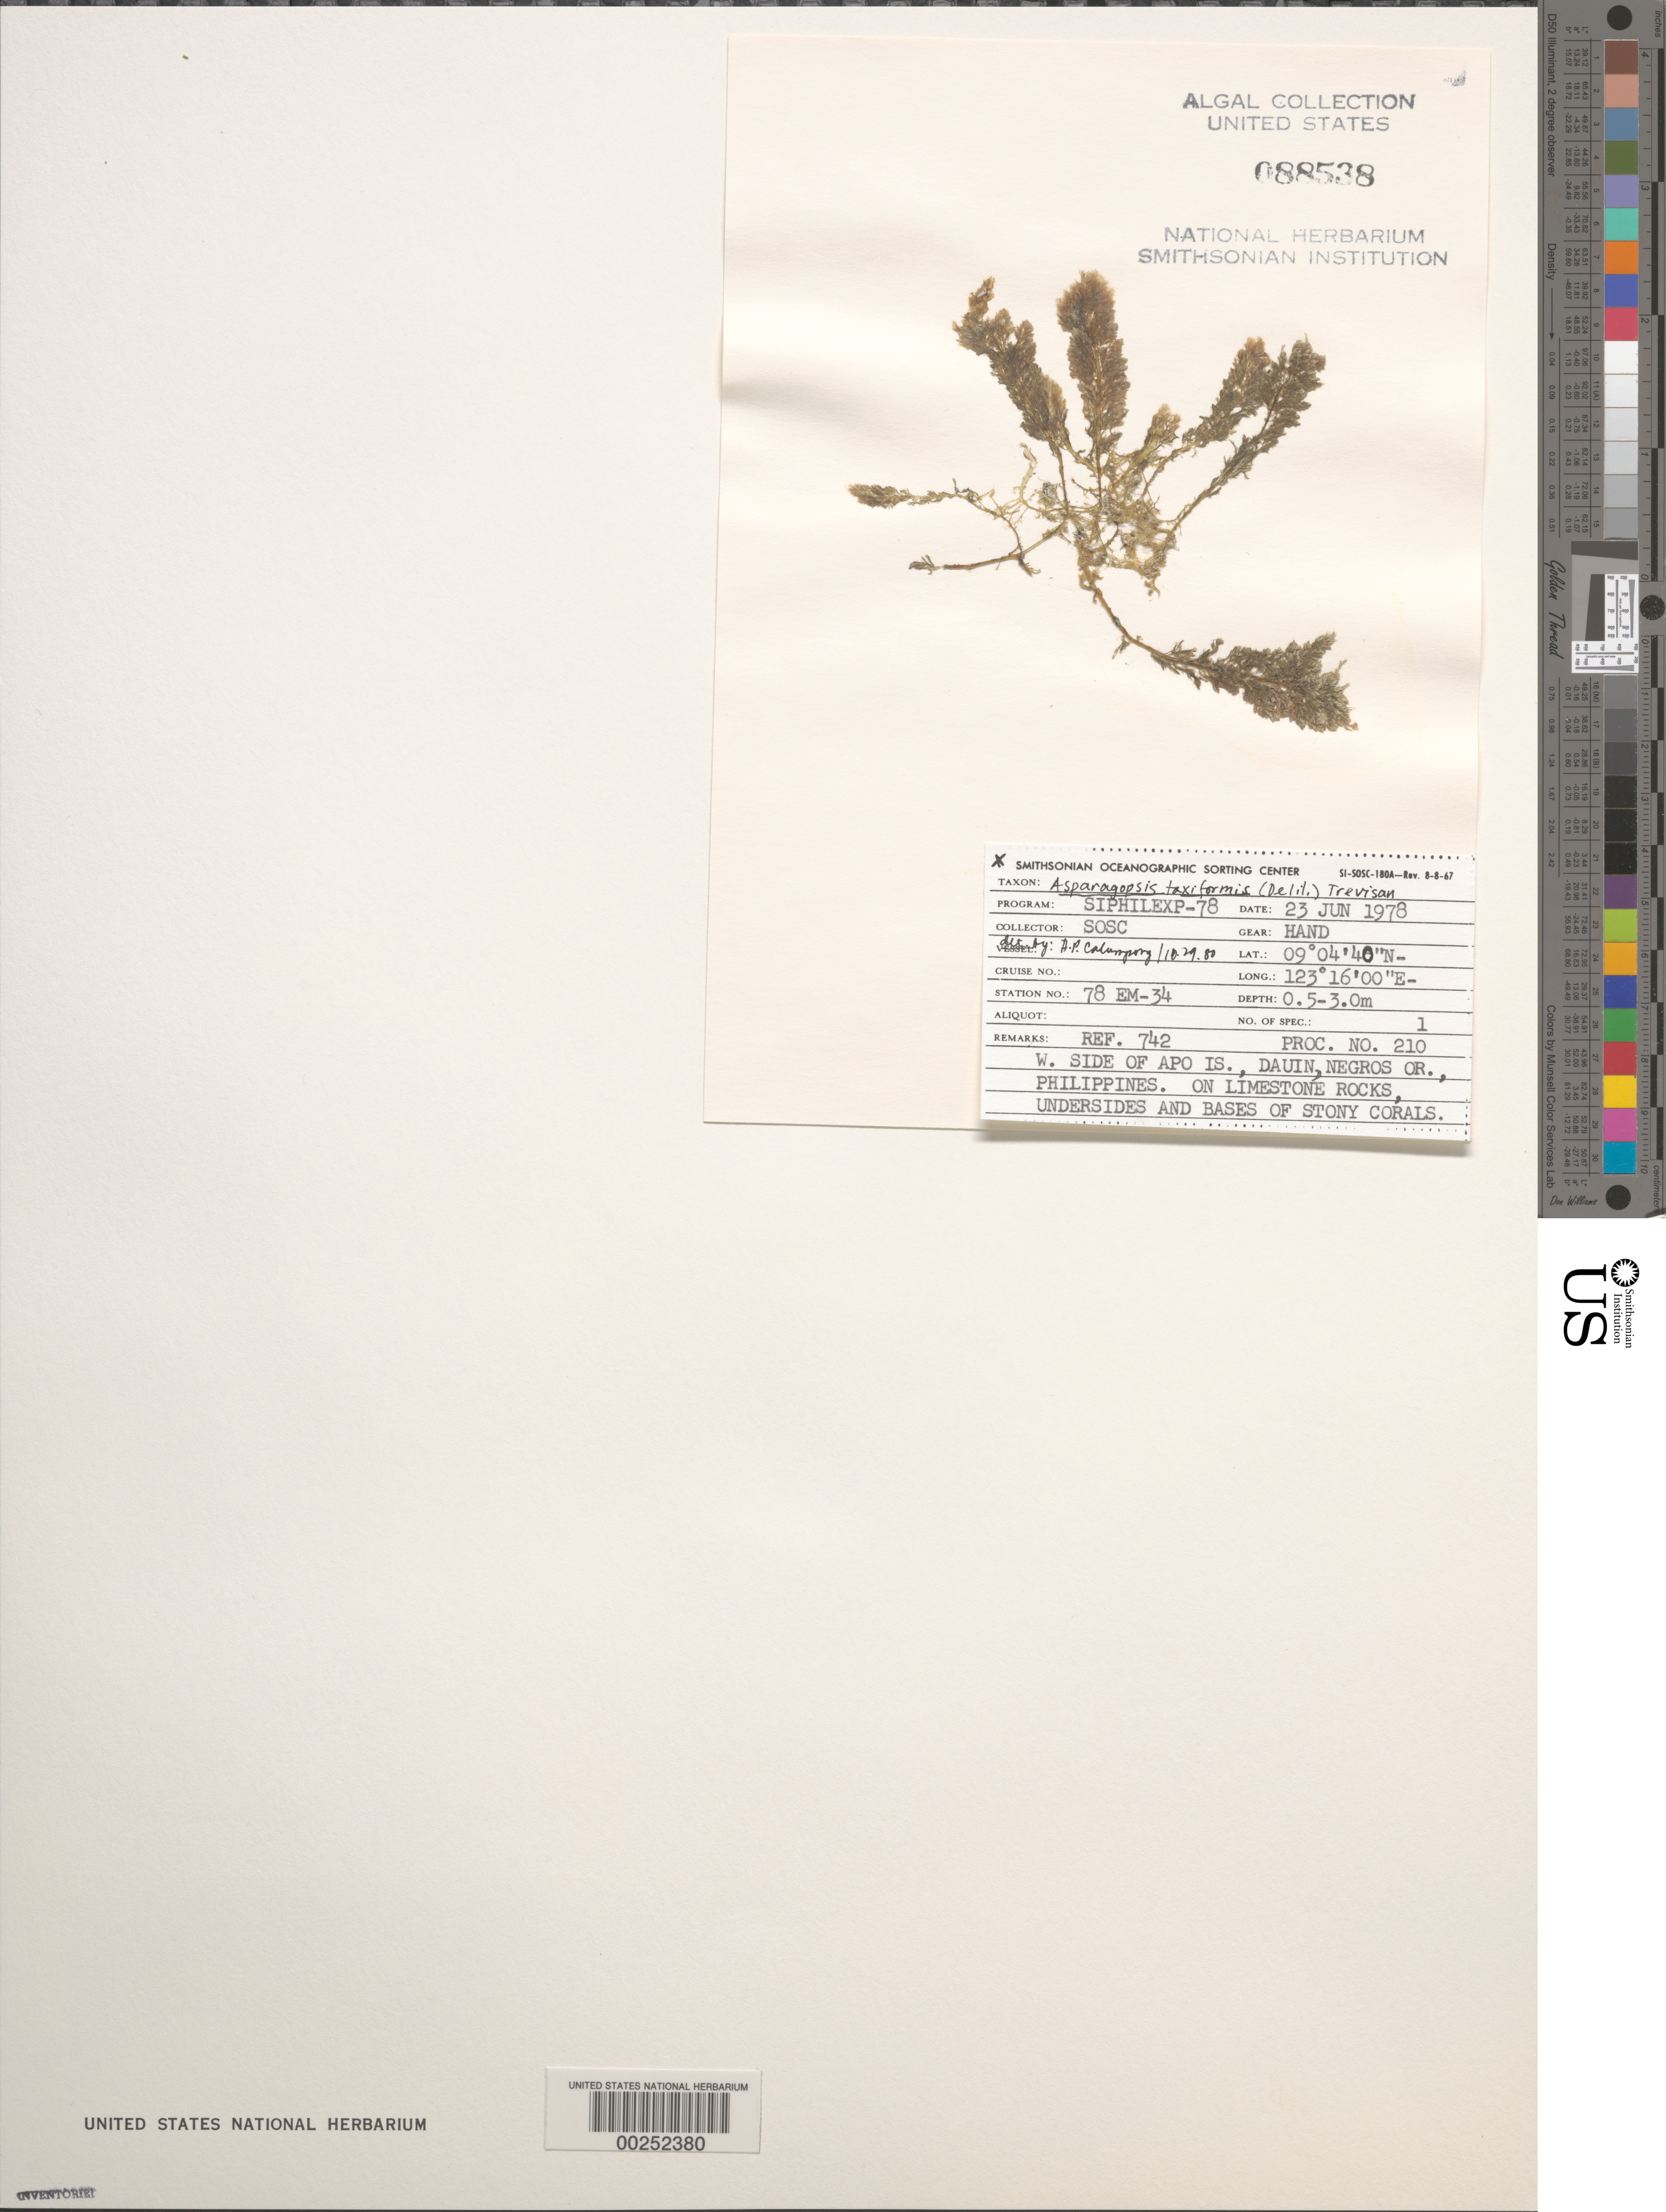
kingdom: Plantae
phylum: Rhodophyta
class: Florideophyceae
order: Bonnemaisoniales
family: Bonnemaisoniaceae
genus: Asparagopsis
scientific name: Asparagopsis taxiformis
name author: (Delile) Trevis.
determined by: Calumpong, H. P.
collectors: SOSC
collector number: Station 78 Em-34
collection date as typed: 23 Jun 1978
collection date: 1978-06-23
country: Philippines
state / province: Central Visayas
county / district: Negros Oriental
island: Apo Island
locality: Apo Island, Dauin, Negros Oriental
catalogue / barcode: US 88538